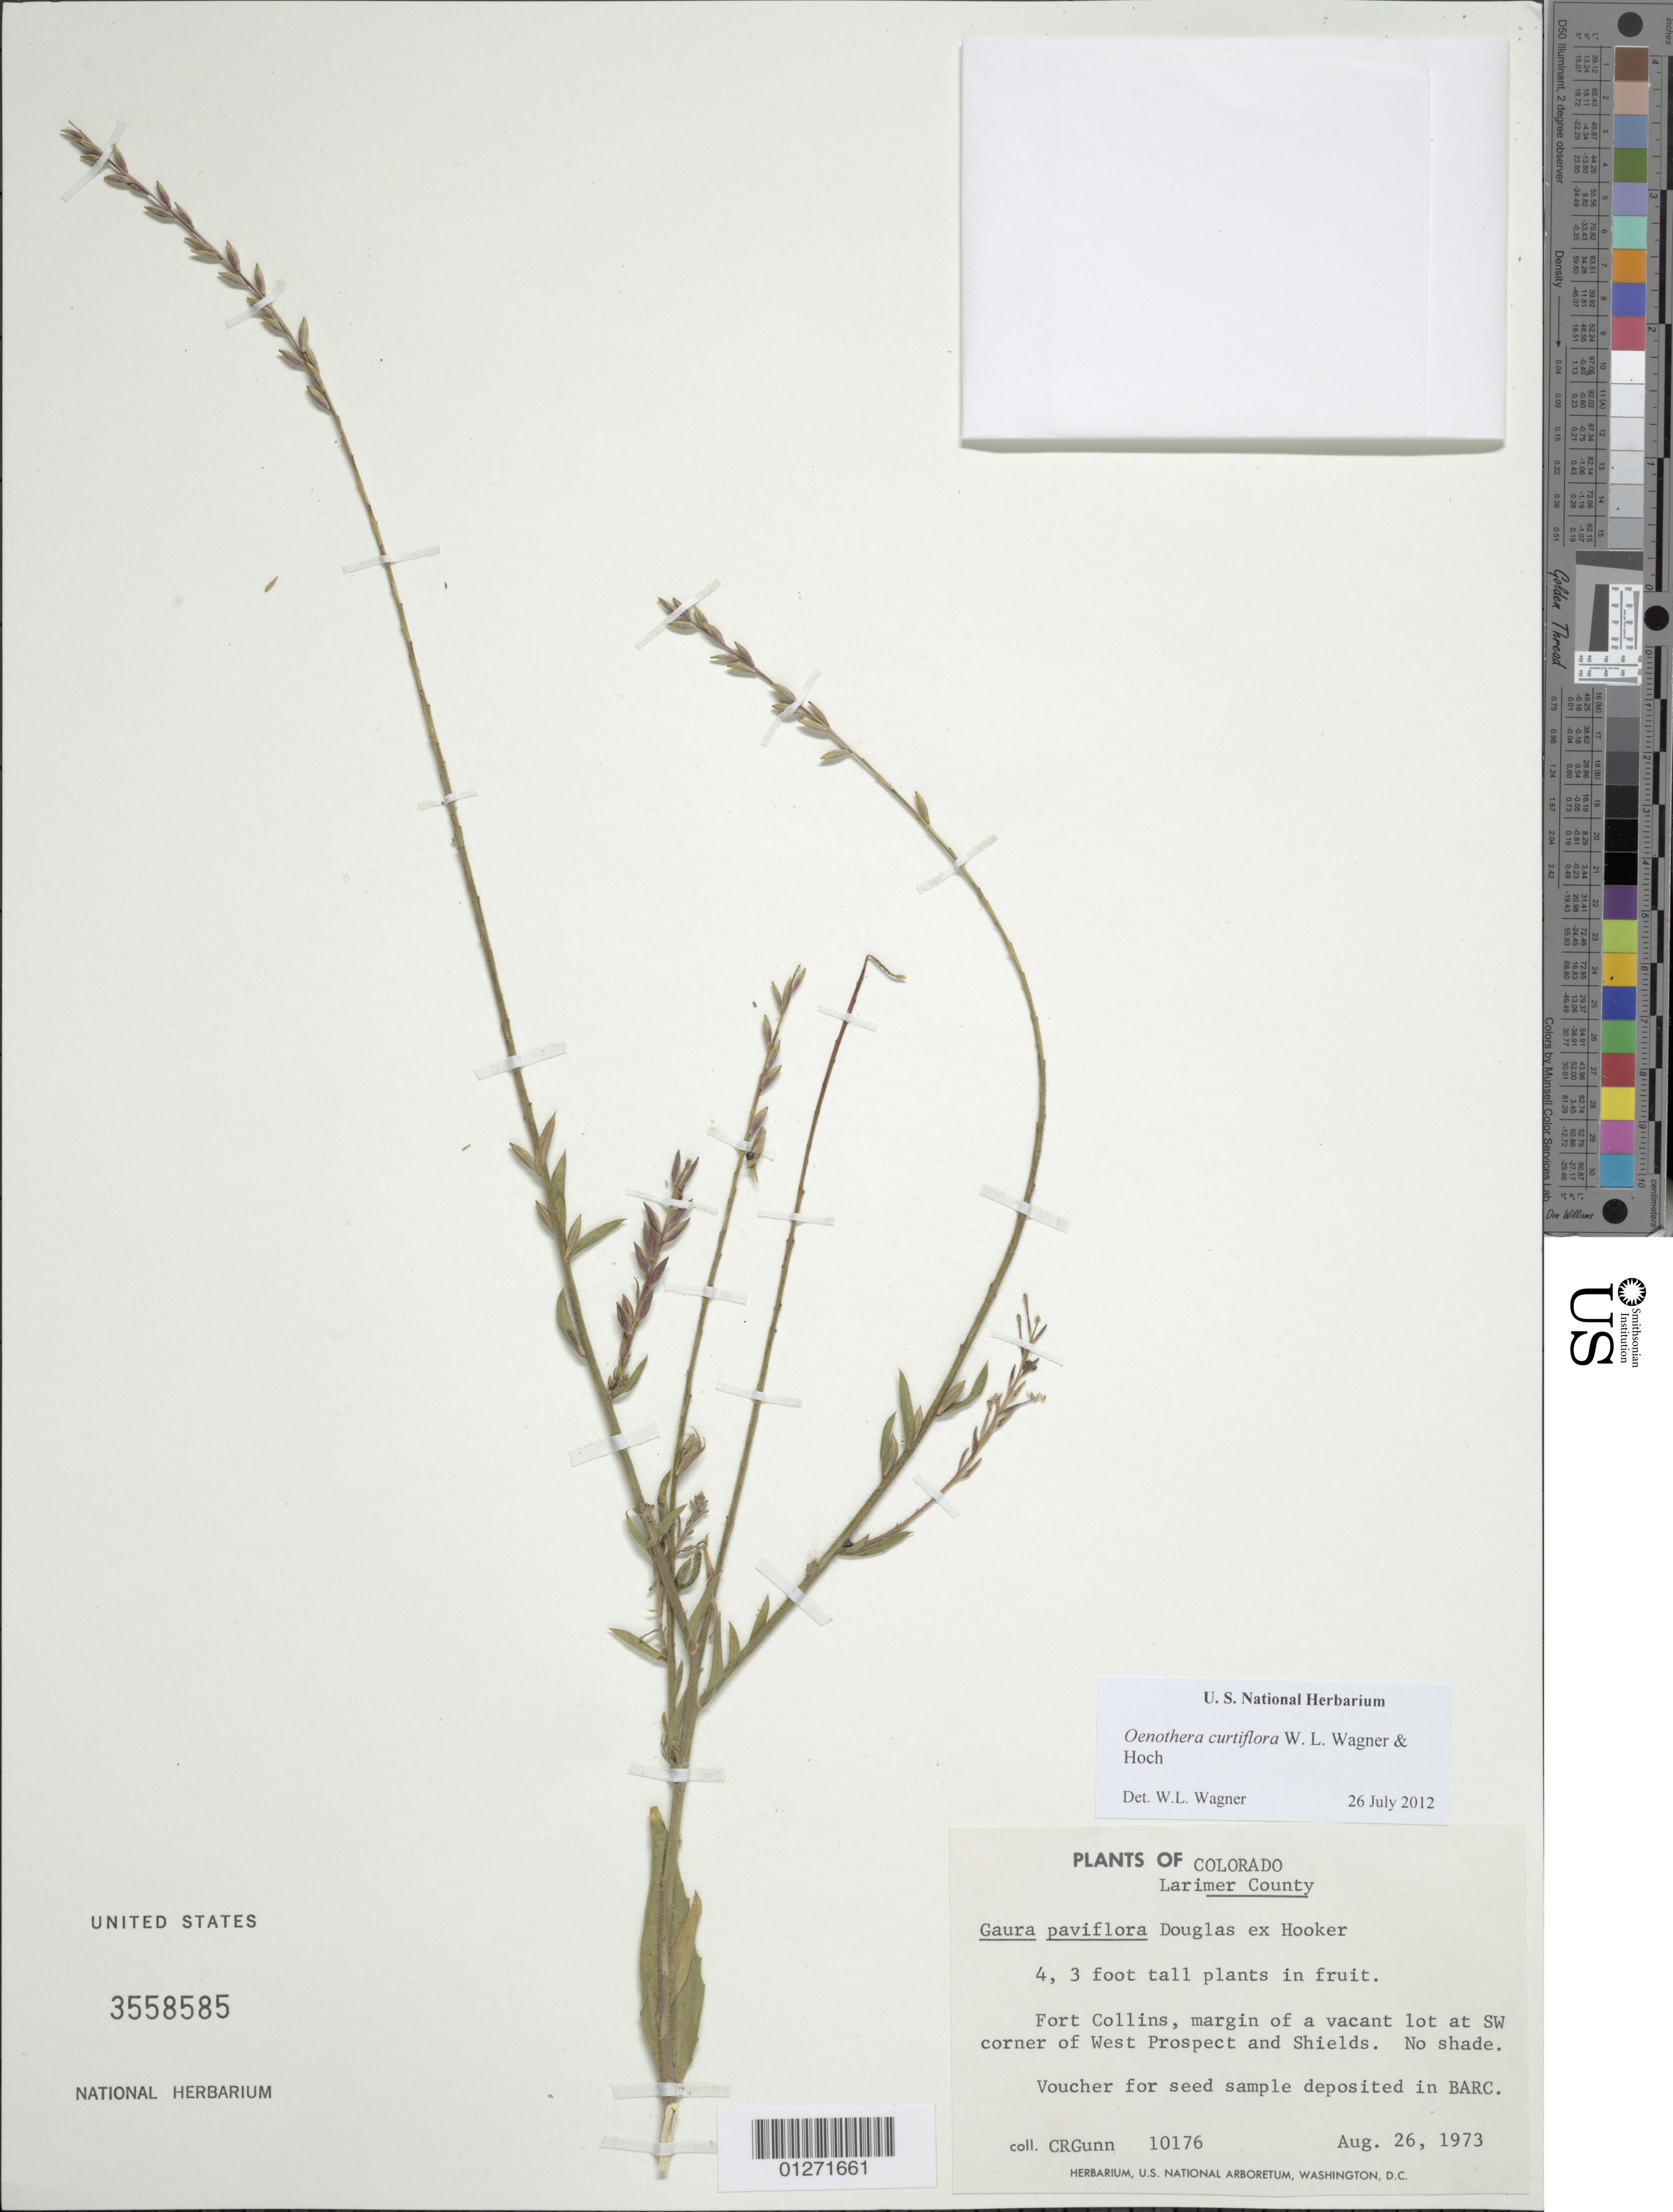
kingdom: Plantae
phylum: Tracheophyta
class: Magnoliopsida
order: Myrtales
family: Onagraceae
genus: Oenothera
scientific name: Oenothera curtiflora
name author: W.L. Wagner & Hoch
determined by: Wagner, W. L., (BOT), Smithsonian Institution - National Museum of Natural History (UNITED STATES)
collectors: C. R. Gunn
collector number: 10176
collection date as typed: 26 Aug 1973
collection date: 1973-08-26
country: United States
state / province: Colorado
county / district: Larimer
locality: Fort Collins, SW corner of W Prospect and Shields.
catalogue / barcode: US 3558585